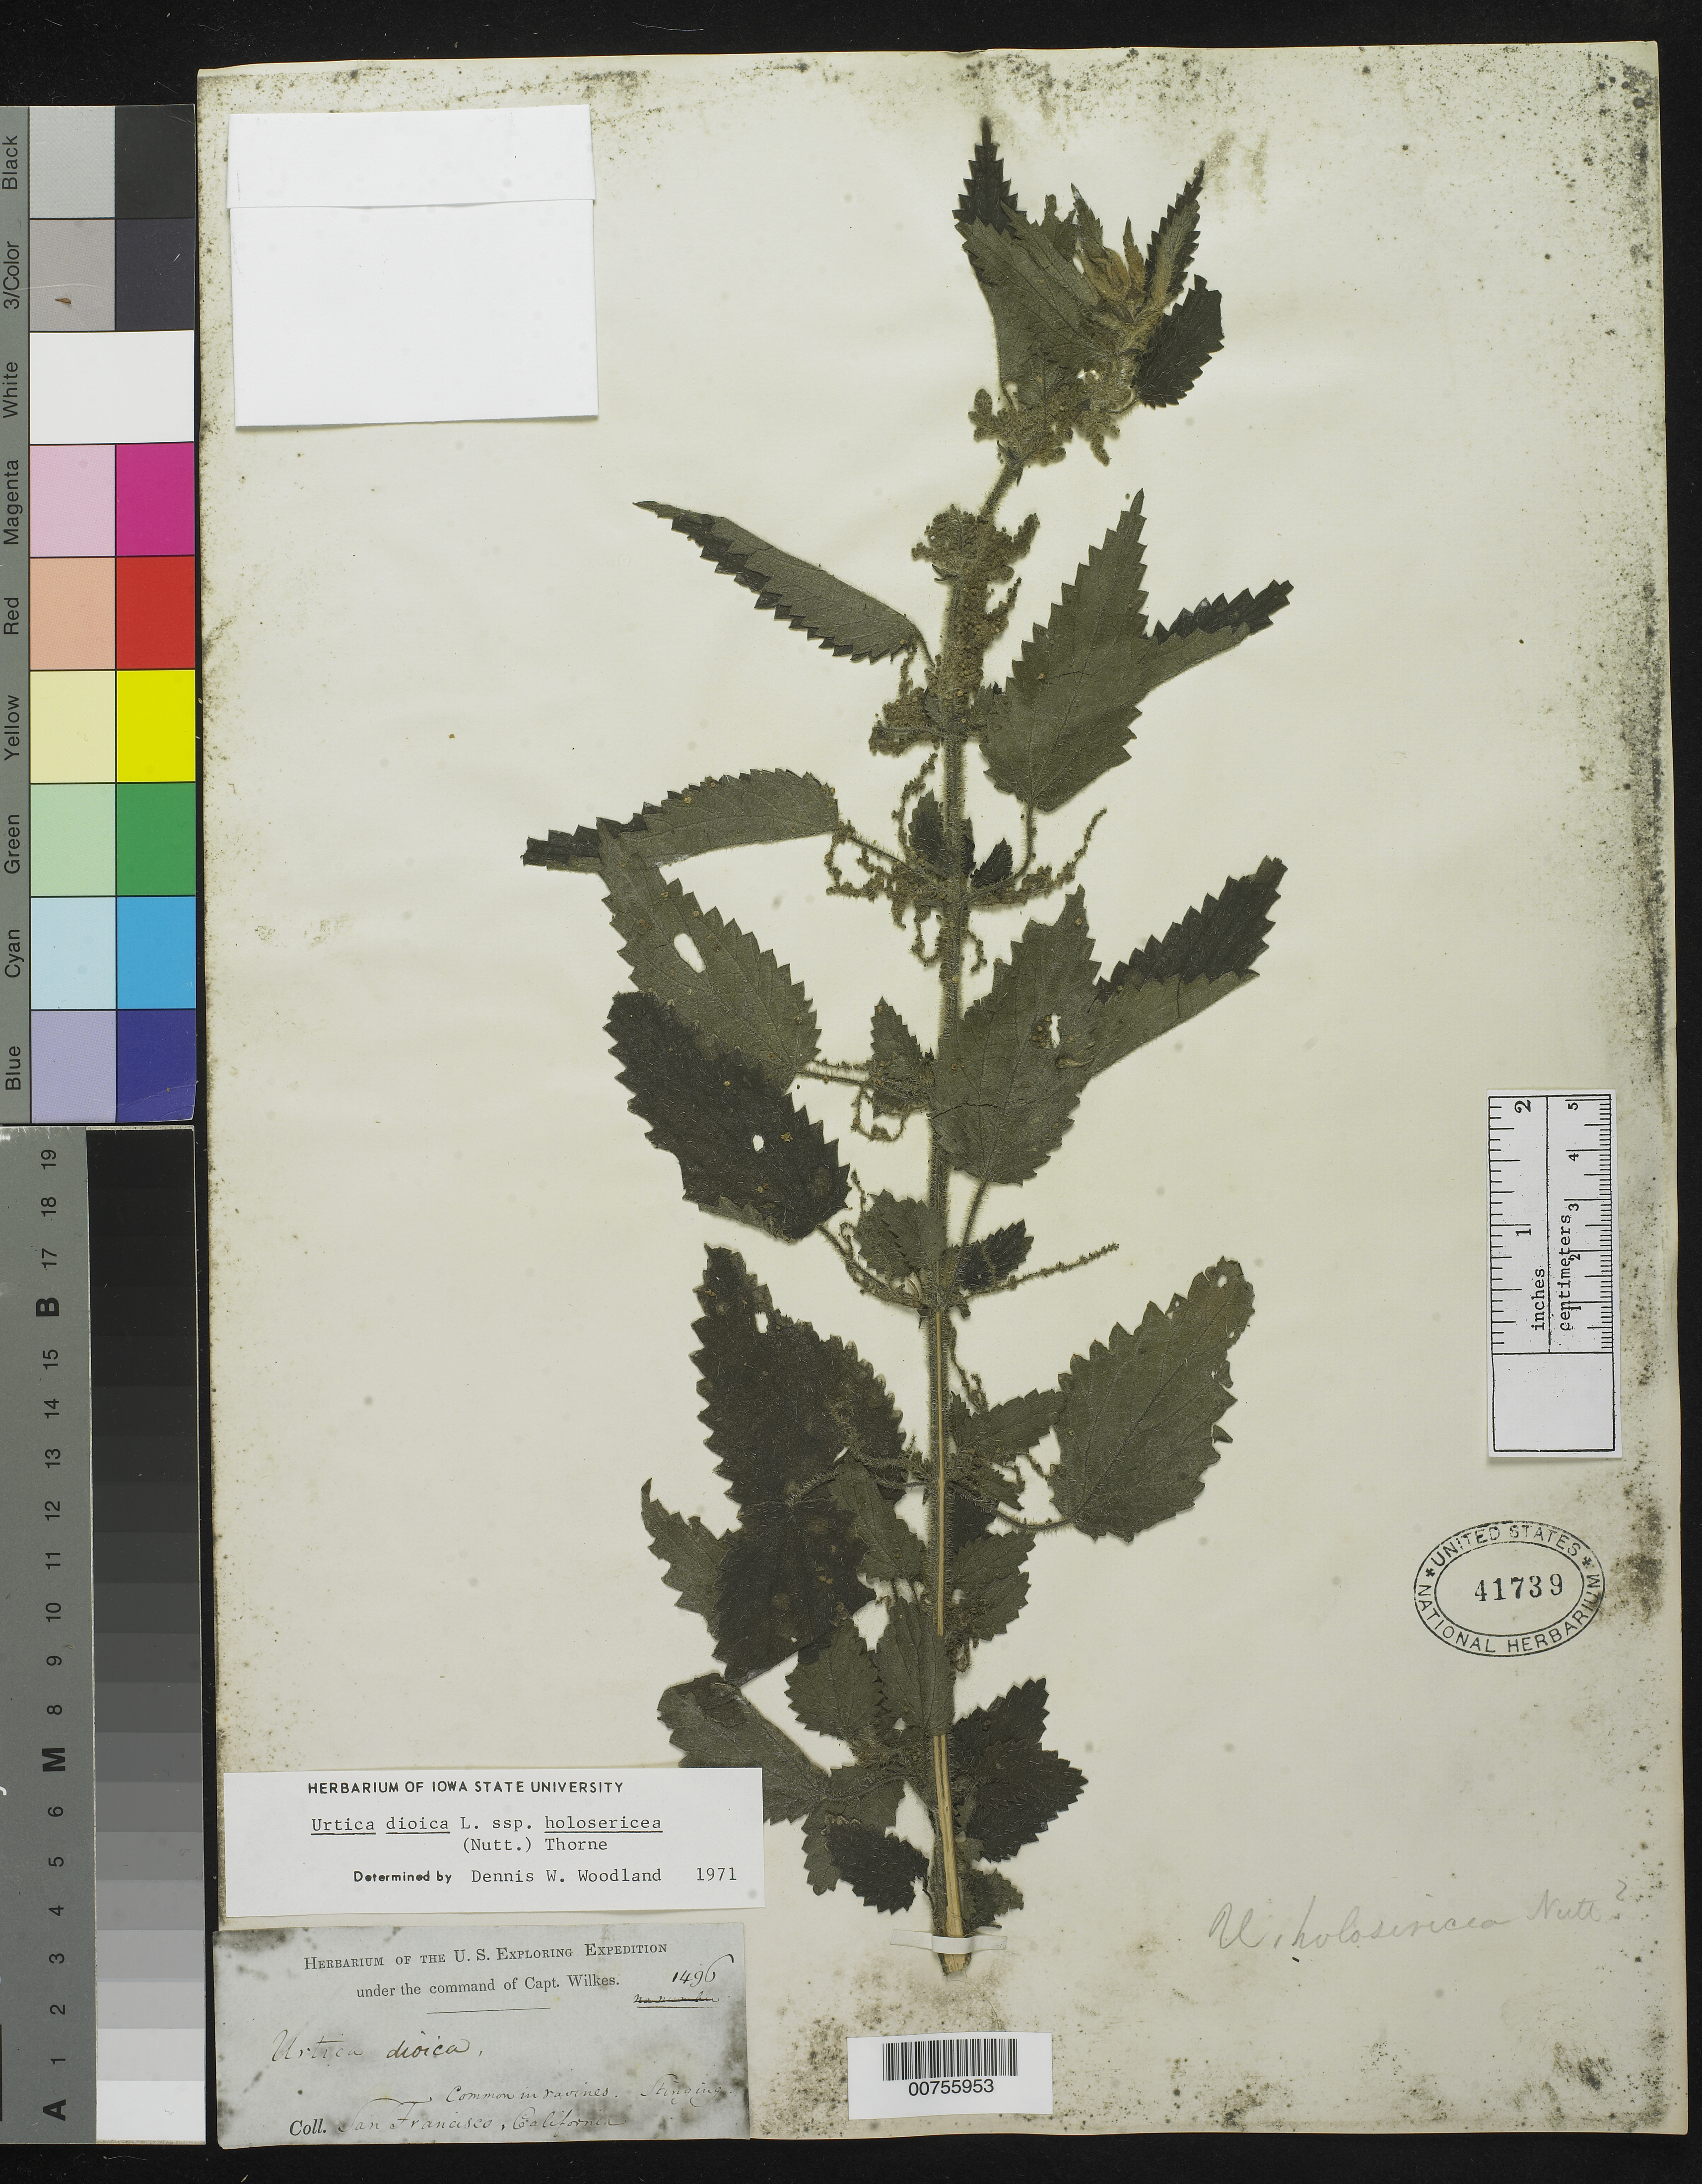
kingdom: Plantae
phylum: Tracheophyta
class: Magnoliopsida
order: Rosales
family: Urticaceae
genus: Urtica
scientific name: Urtica dioica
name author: L.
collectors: Wilkes Explor. Exped.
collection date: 1838/1842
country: United States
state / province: California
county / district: San Francisco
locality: San Francisco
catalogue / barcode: US 41739